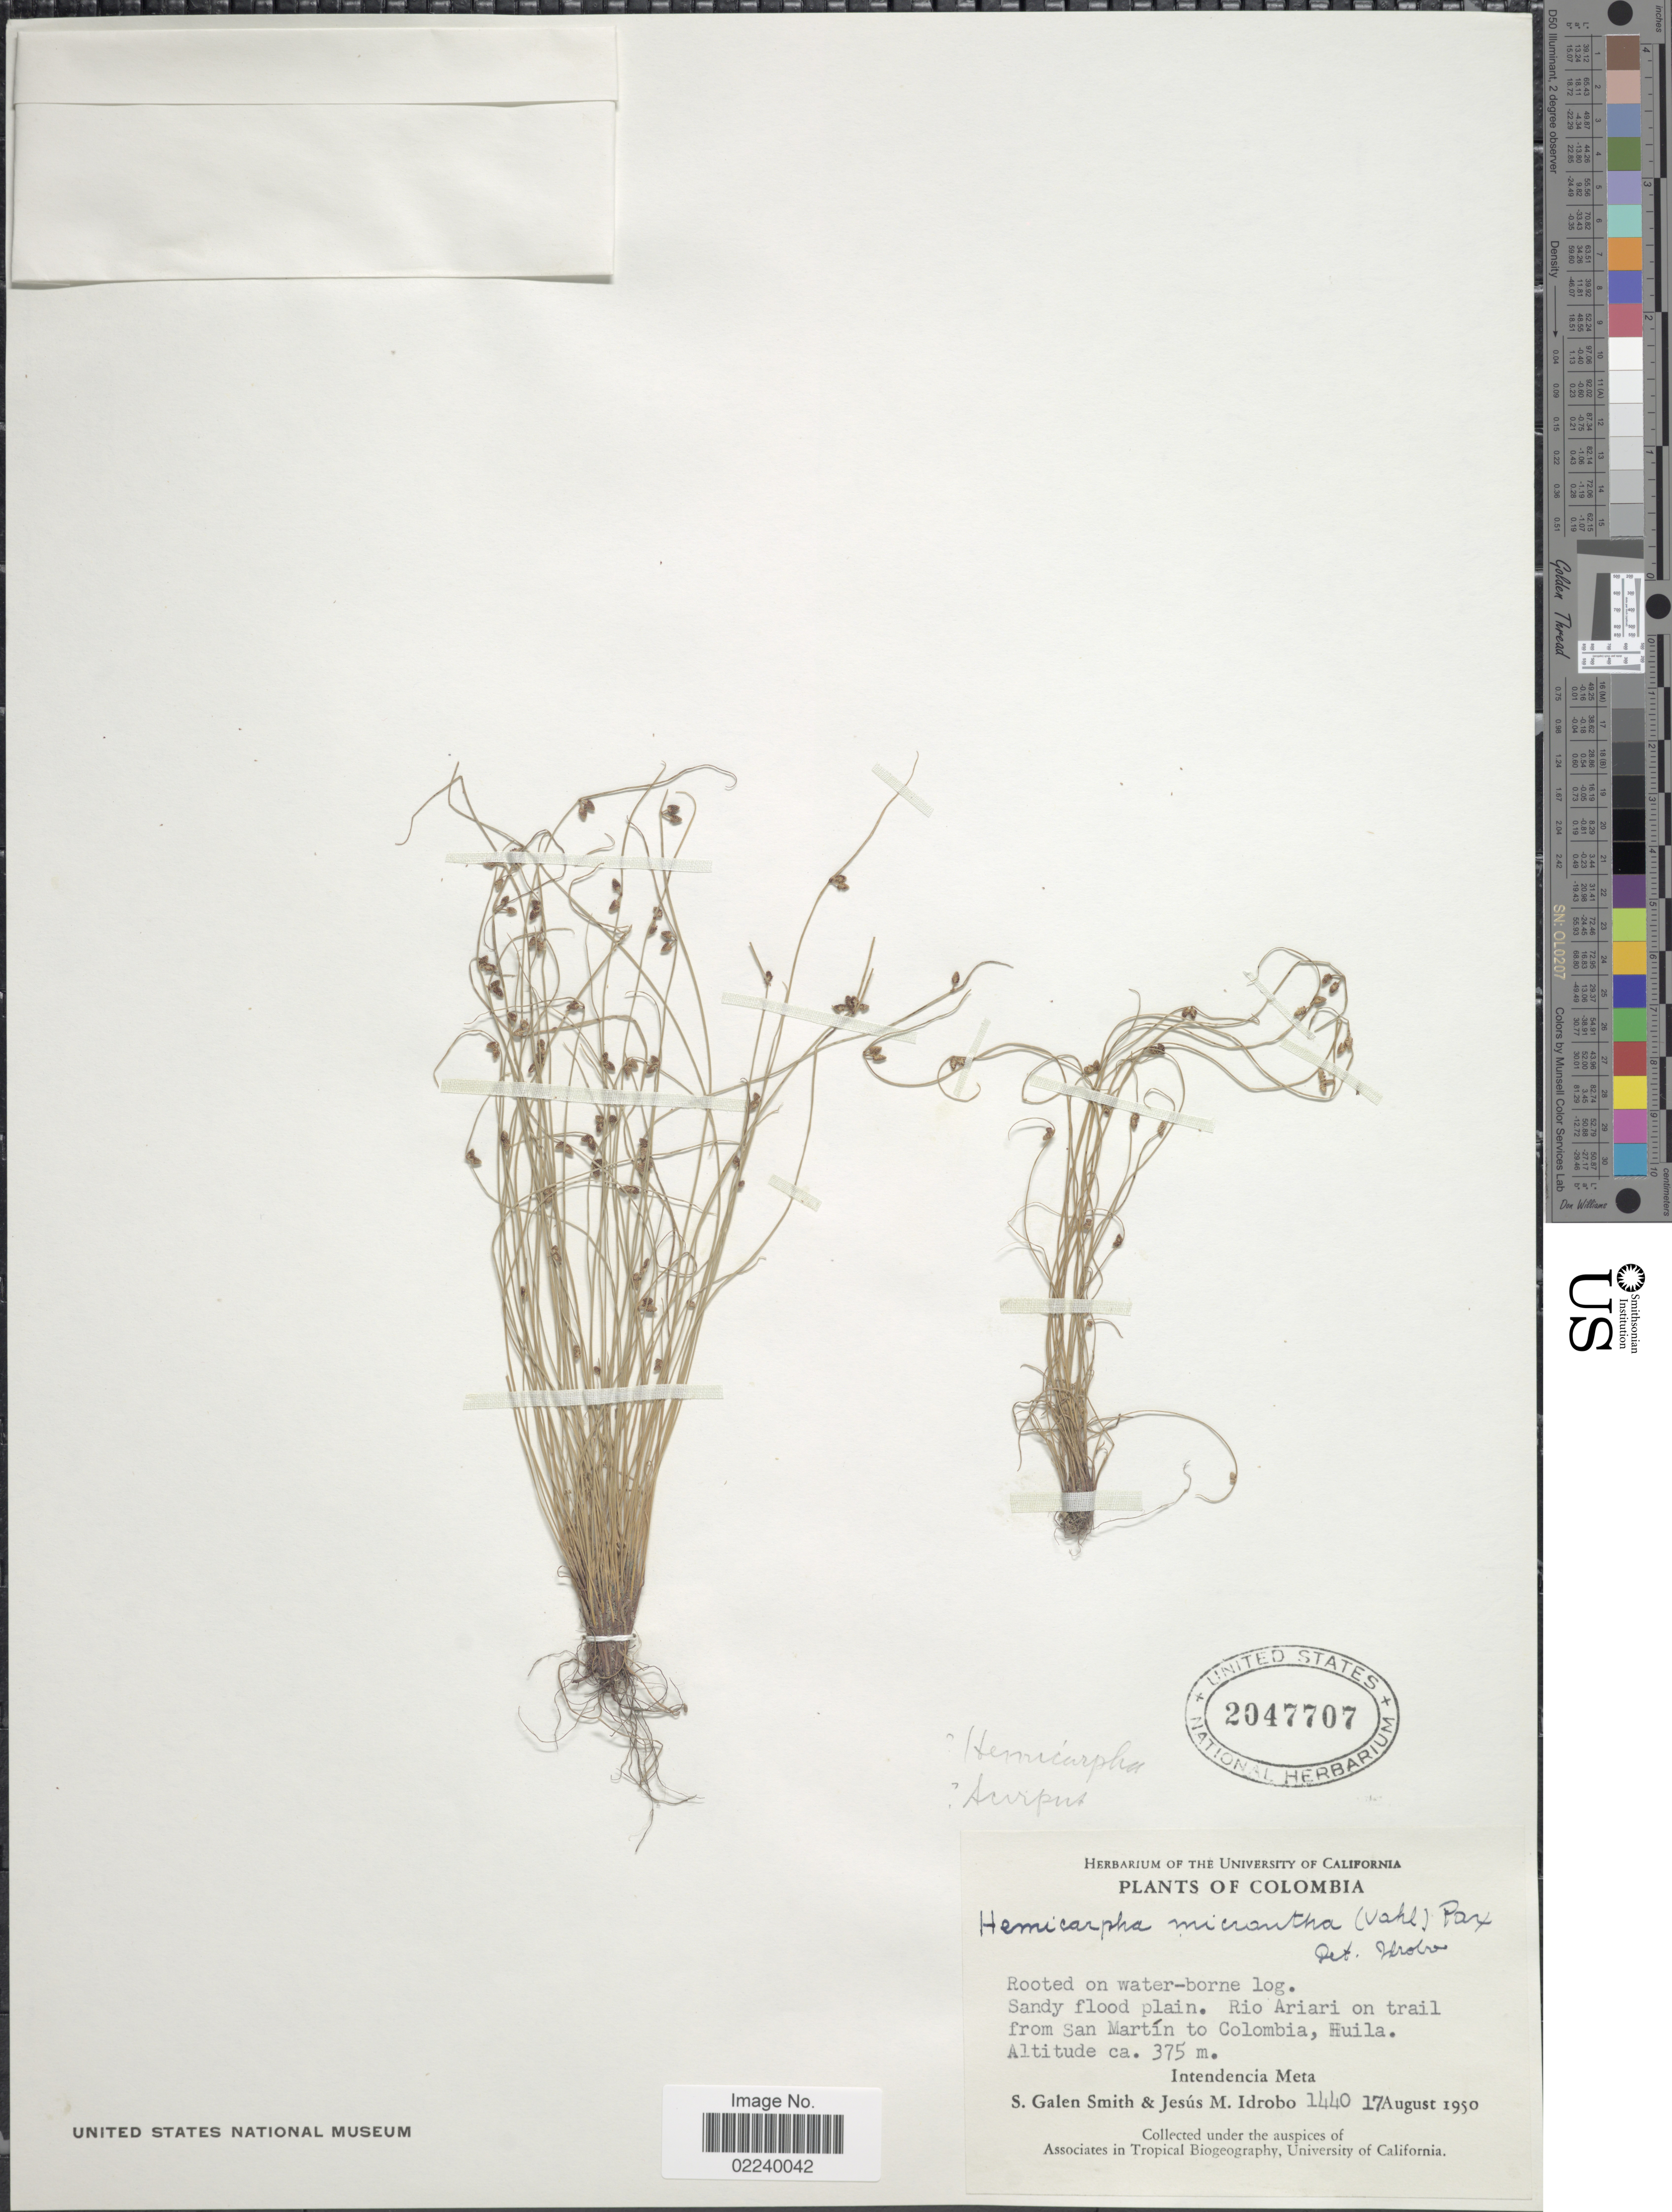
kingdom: Plantae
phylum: Tracheophyta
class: Liliopsida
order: Poales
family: Cyperaceae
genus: Cyperus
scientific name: Cyperus subsquarrosus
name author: (Muhl.) Bauters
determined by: Strong, M. T., (US), Smithsonian Institution - National Museum of Natural History (UNITED STATES)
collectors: S. G. Smith & J. M. Idrobo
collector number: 1440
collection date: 1950-08-17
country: Colombia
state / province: Meta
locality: Rooted on water-borne log, Rio Ariari on trail from San Martin to Colombia, Huila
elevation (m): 375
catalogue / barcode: US 2047707